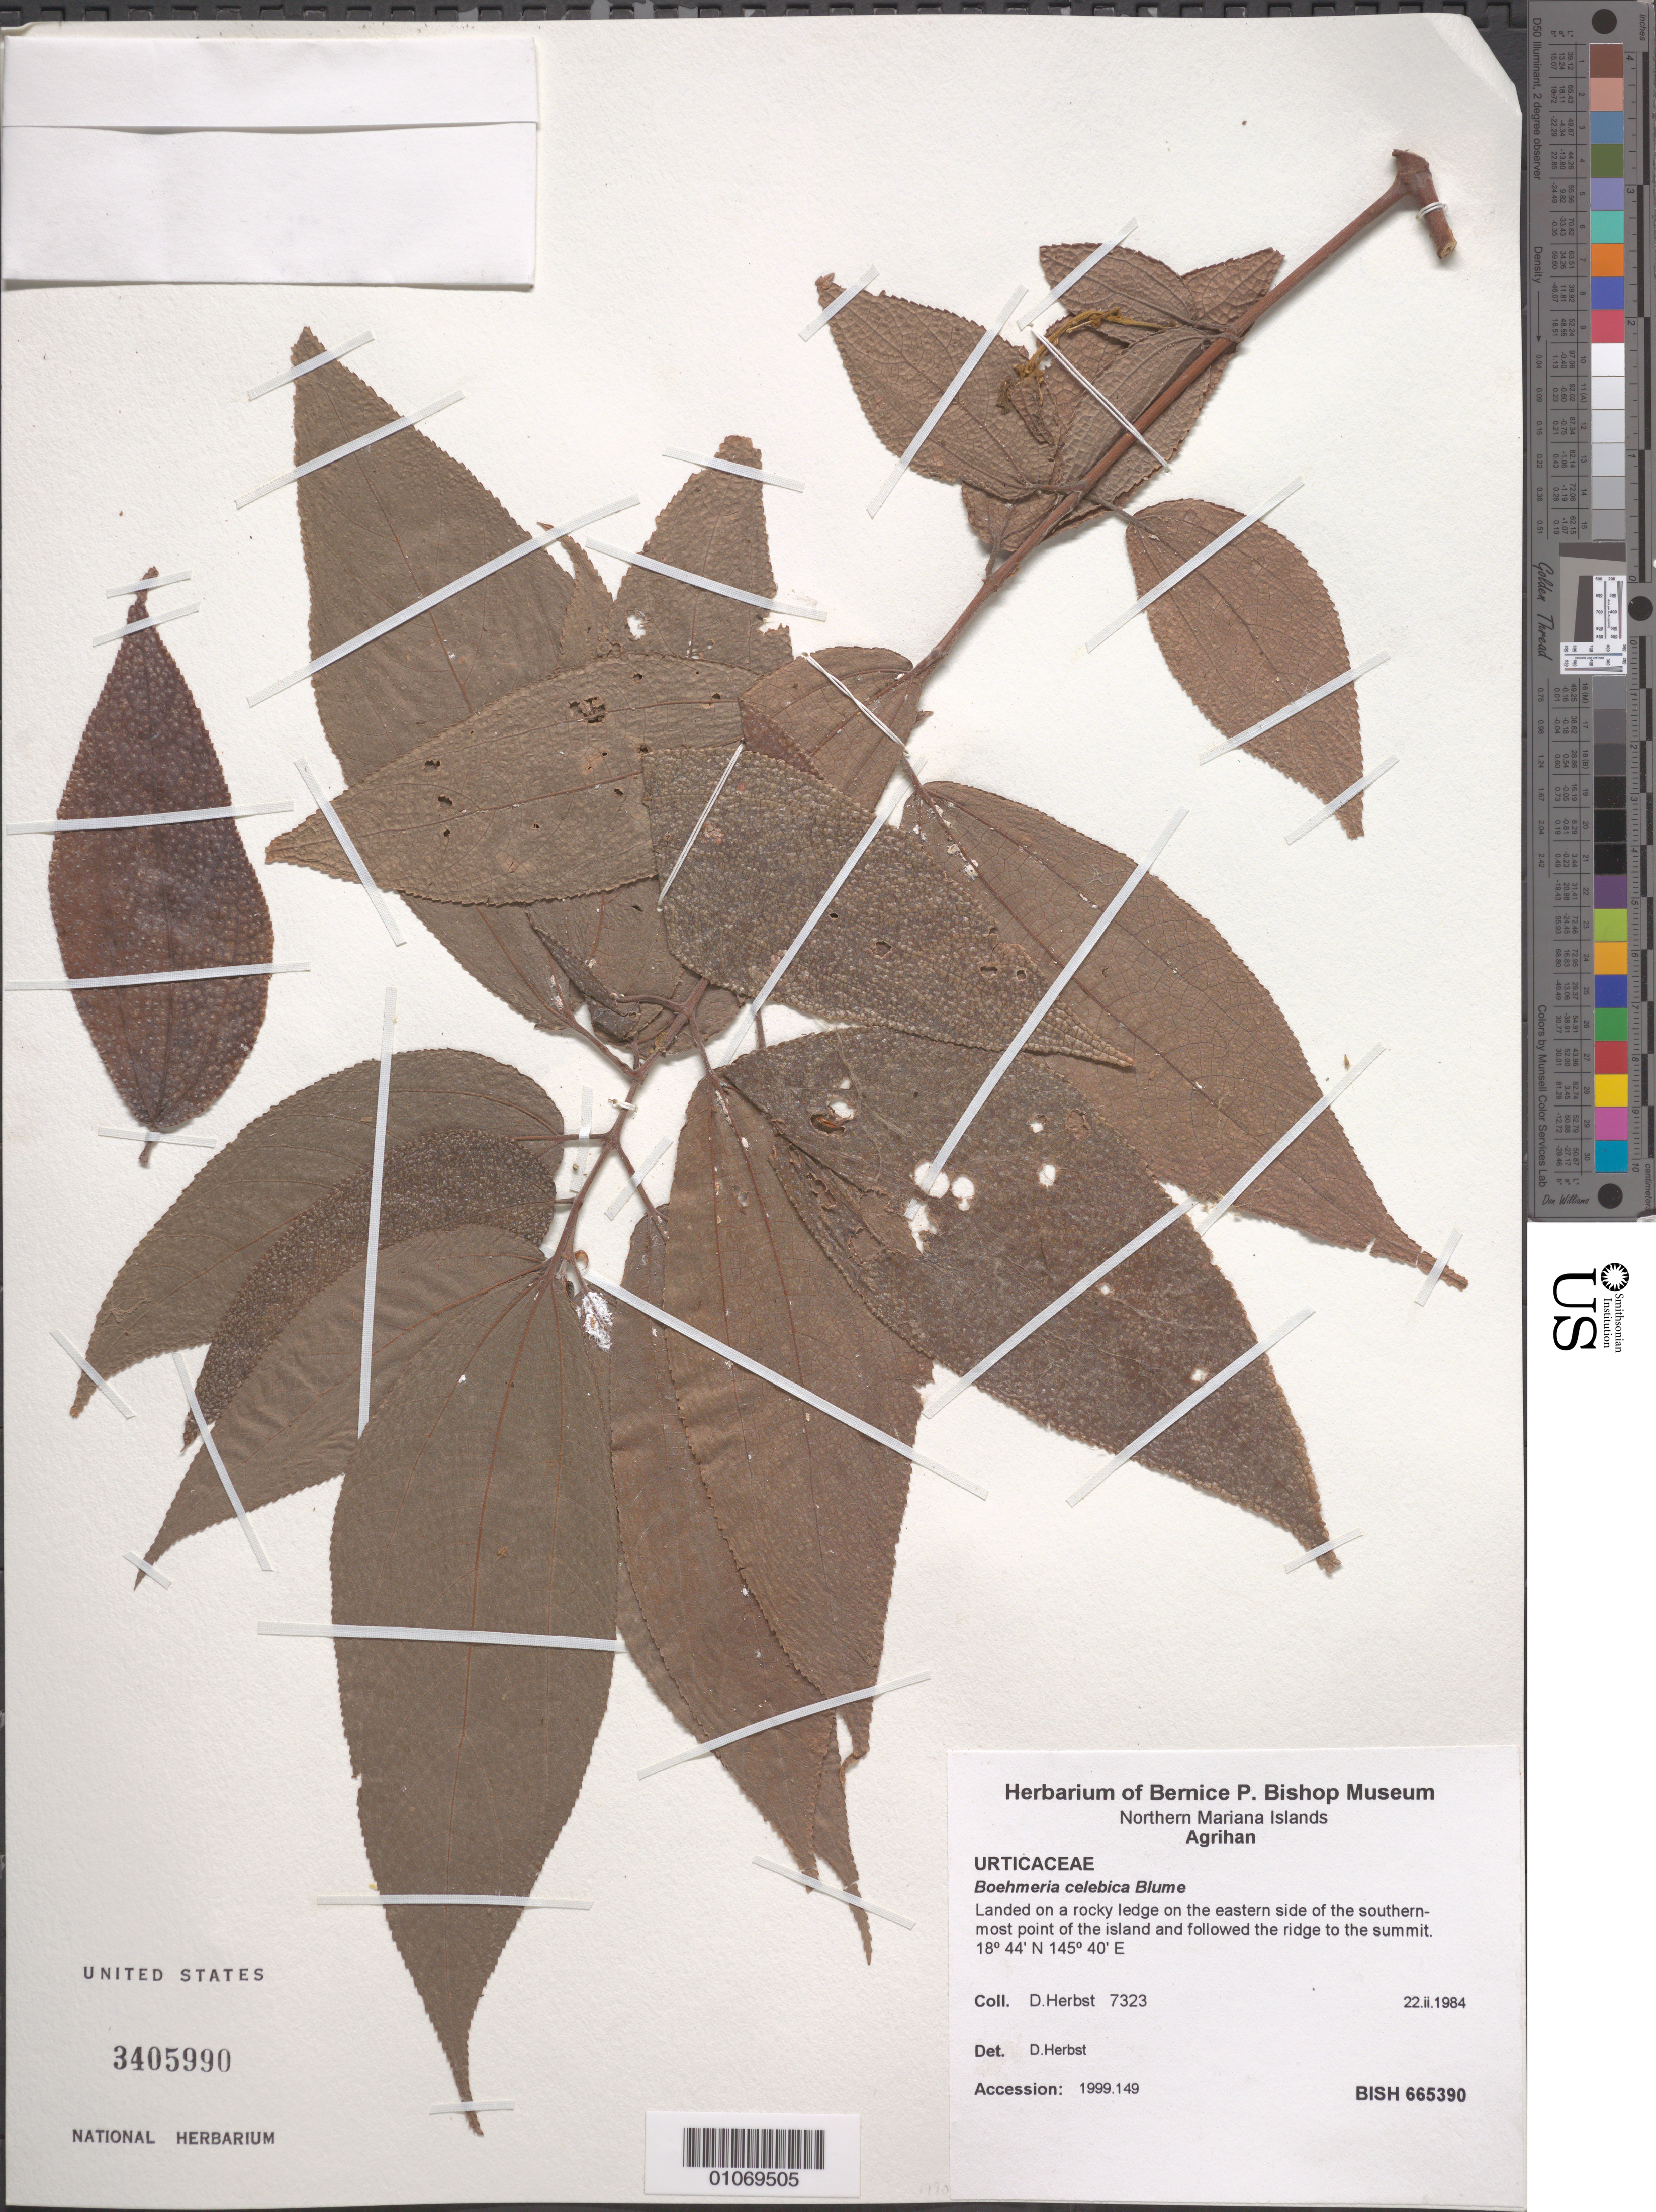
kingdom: Plantae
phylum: Tracheophyta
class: Magnoliopsida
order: Rosales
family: Urticaceae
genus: Boehmeria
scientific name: Boehmeria celebica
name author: Blume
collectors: D. R. Herbst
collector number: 7323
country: Northern Mariana Islands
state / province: Northern Islands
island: Agrihan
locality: Agrihan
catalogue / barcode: US 3405990